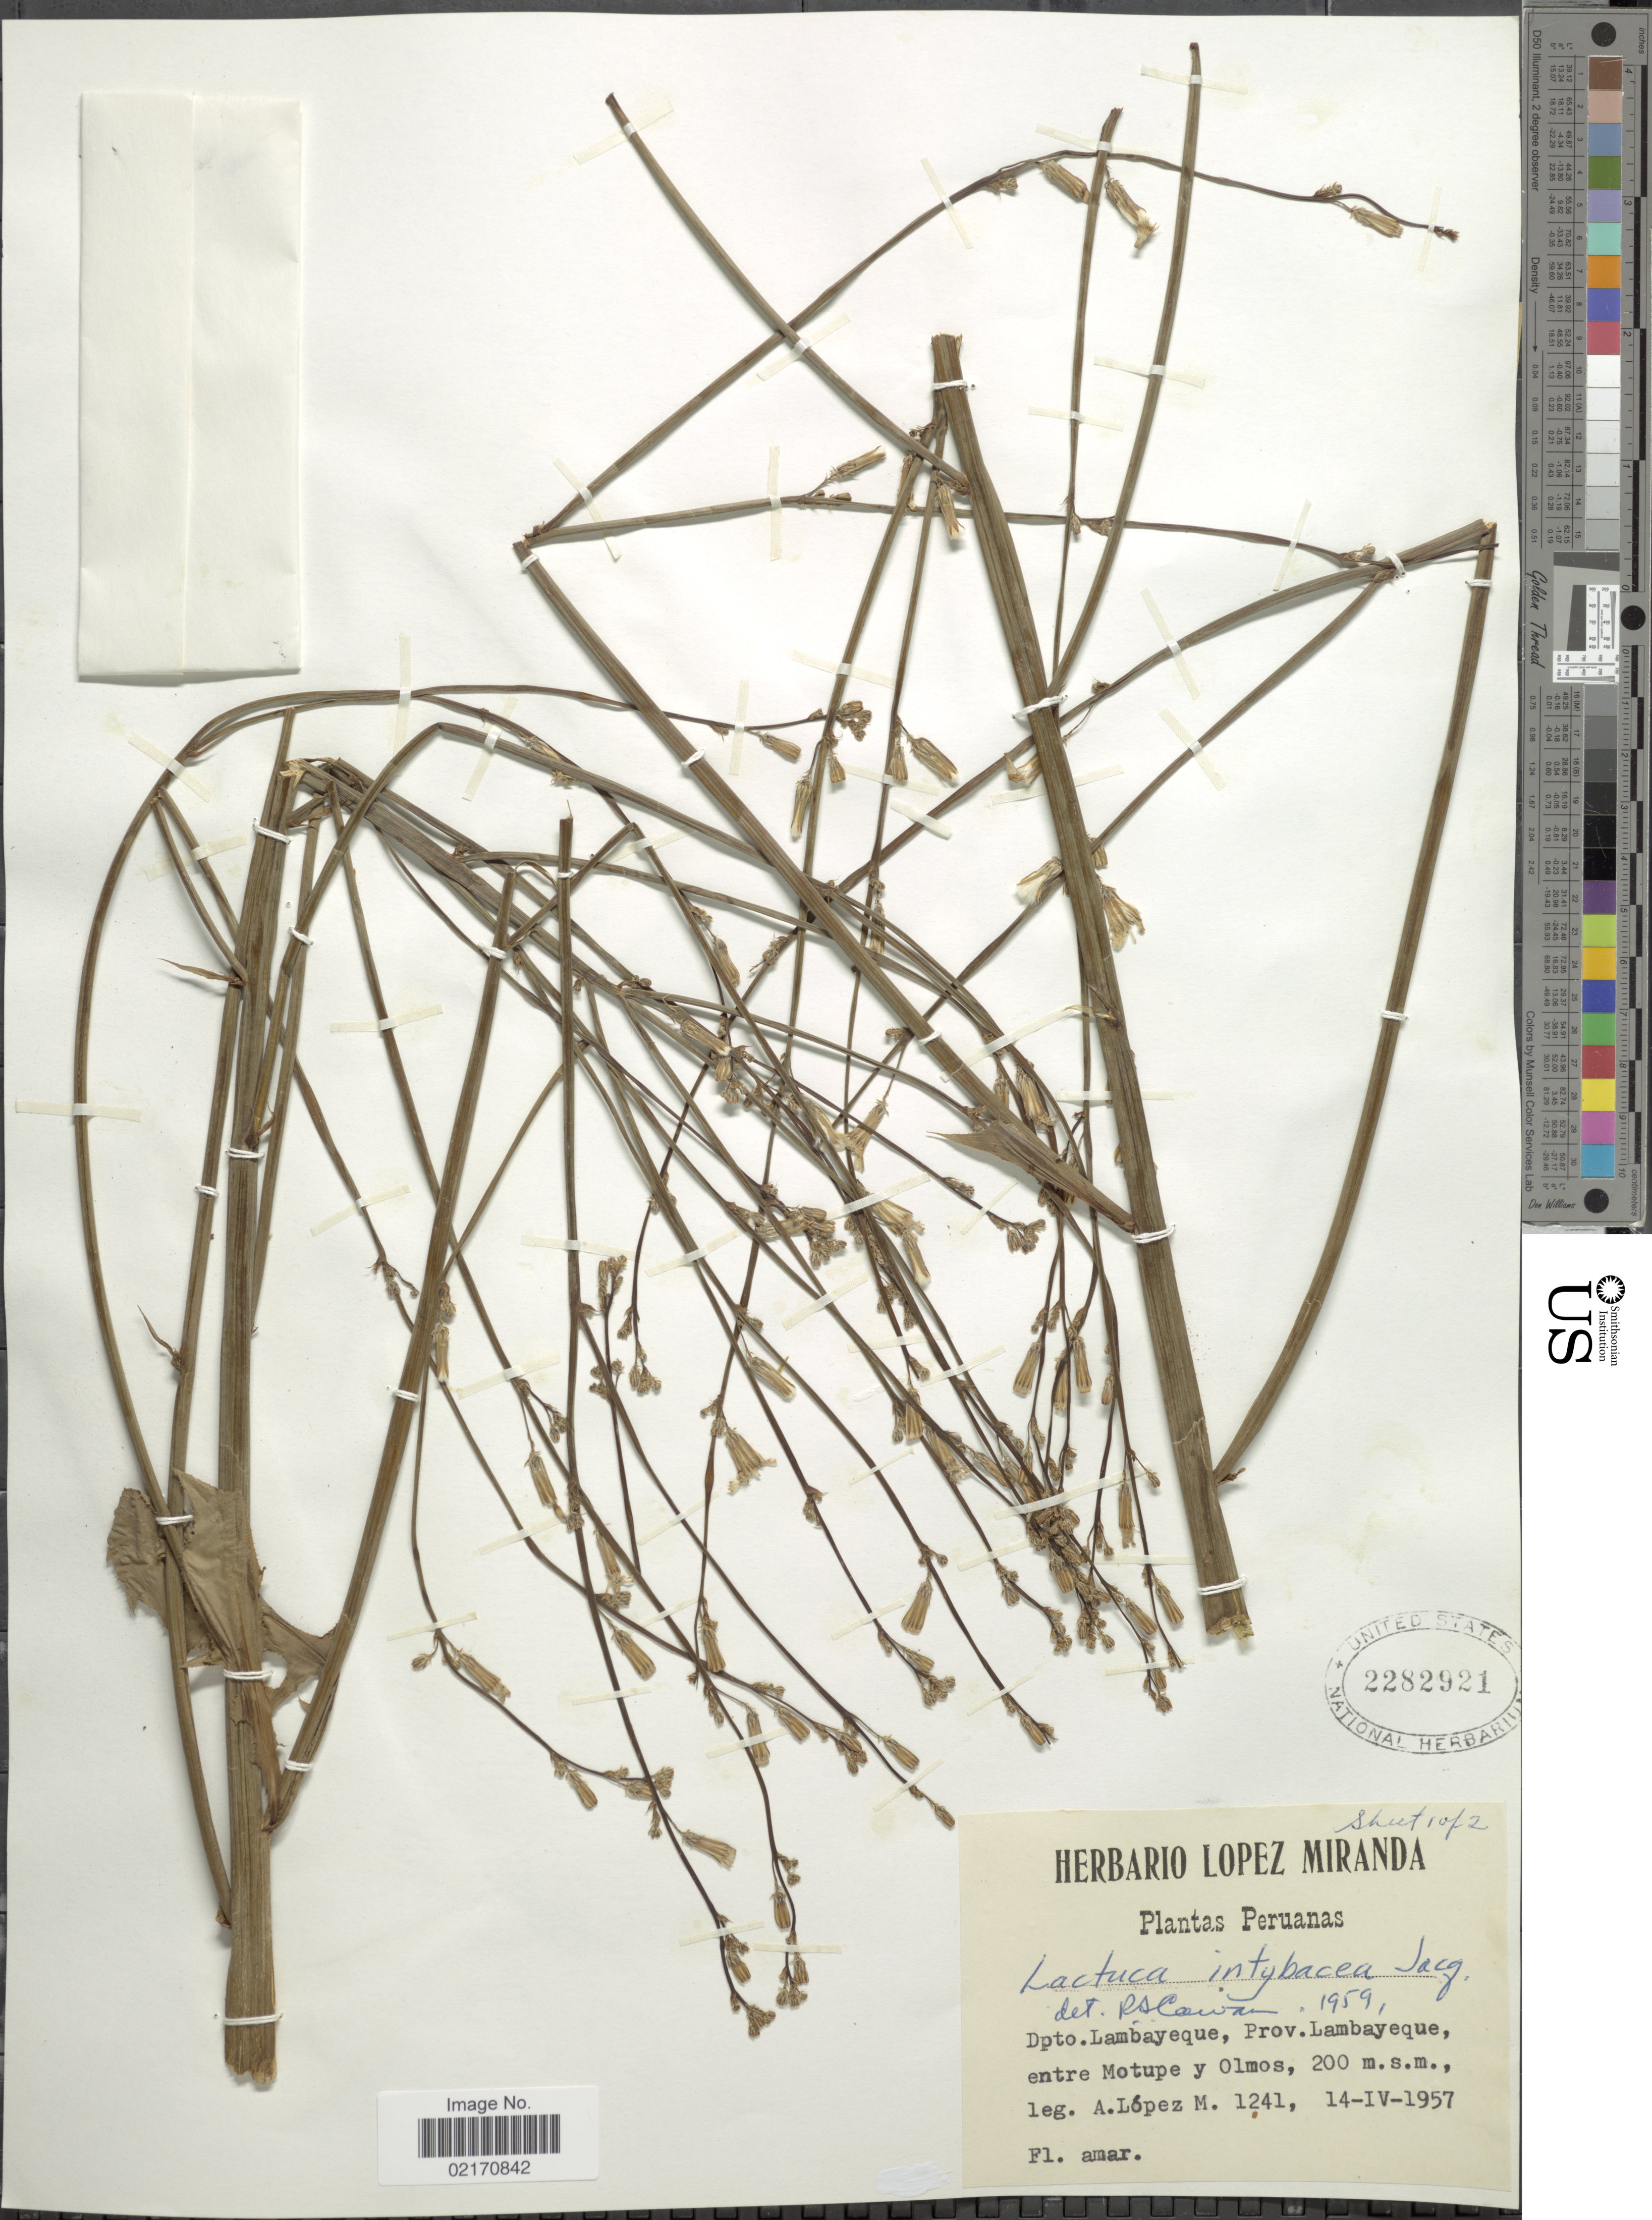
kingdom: Plantae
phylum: Tracheophyta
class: Magnoliopsida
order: Asterales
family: Asteraceae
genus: Launaea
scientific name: Launaea intybacea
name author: (Jacq.) Beauverd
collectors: A. López M.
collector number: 1241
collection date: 1957-04-14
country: Peru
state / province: Lambayeque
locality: Prov. Lambayeque, entre Motupe y Olmos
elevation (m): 200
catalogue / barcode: US 2282921